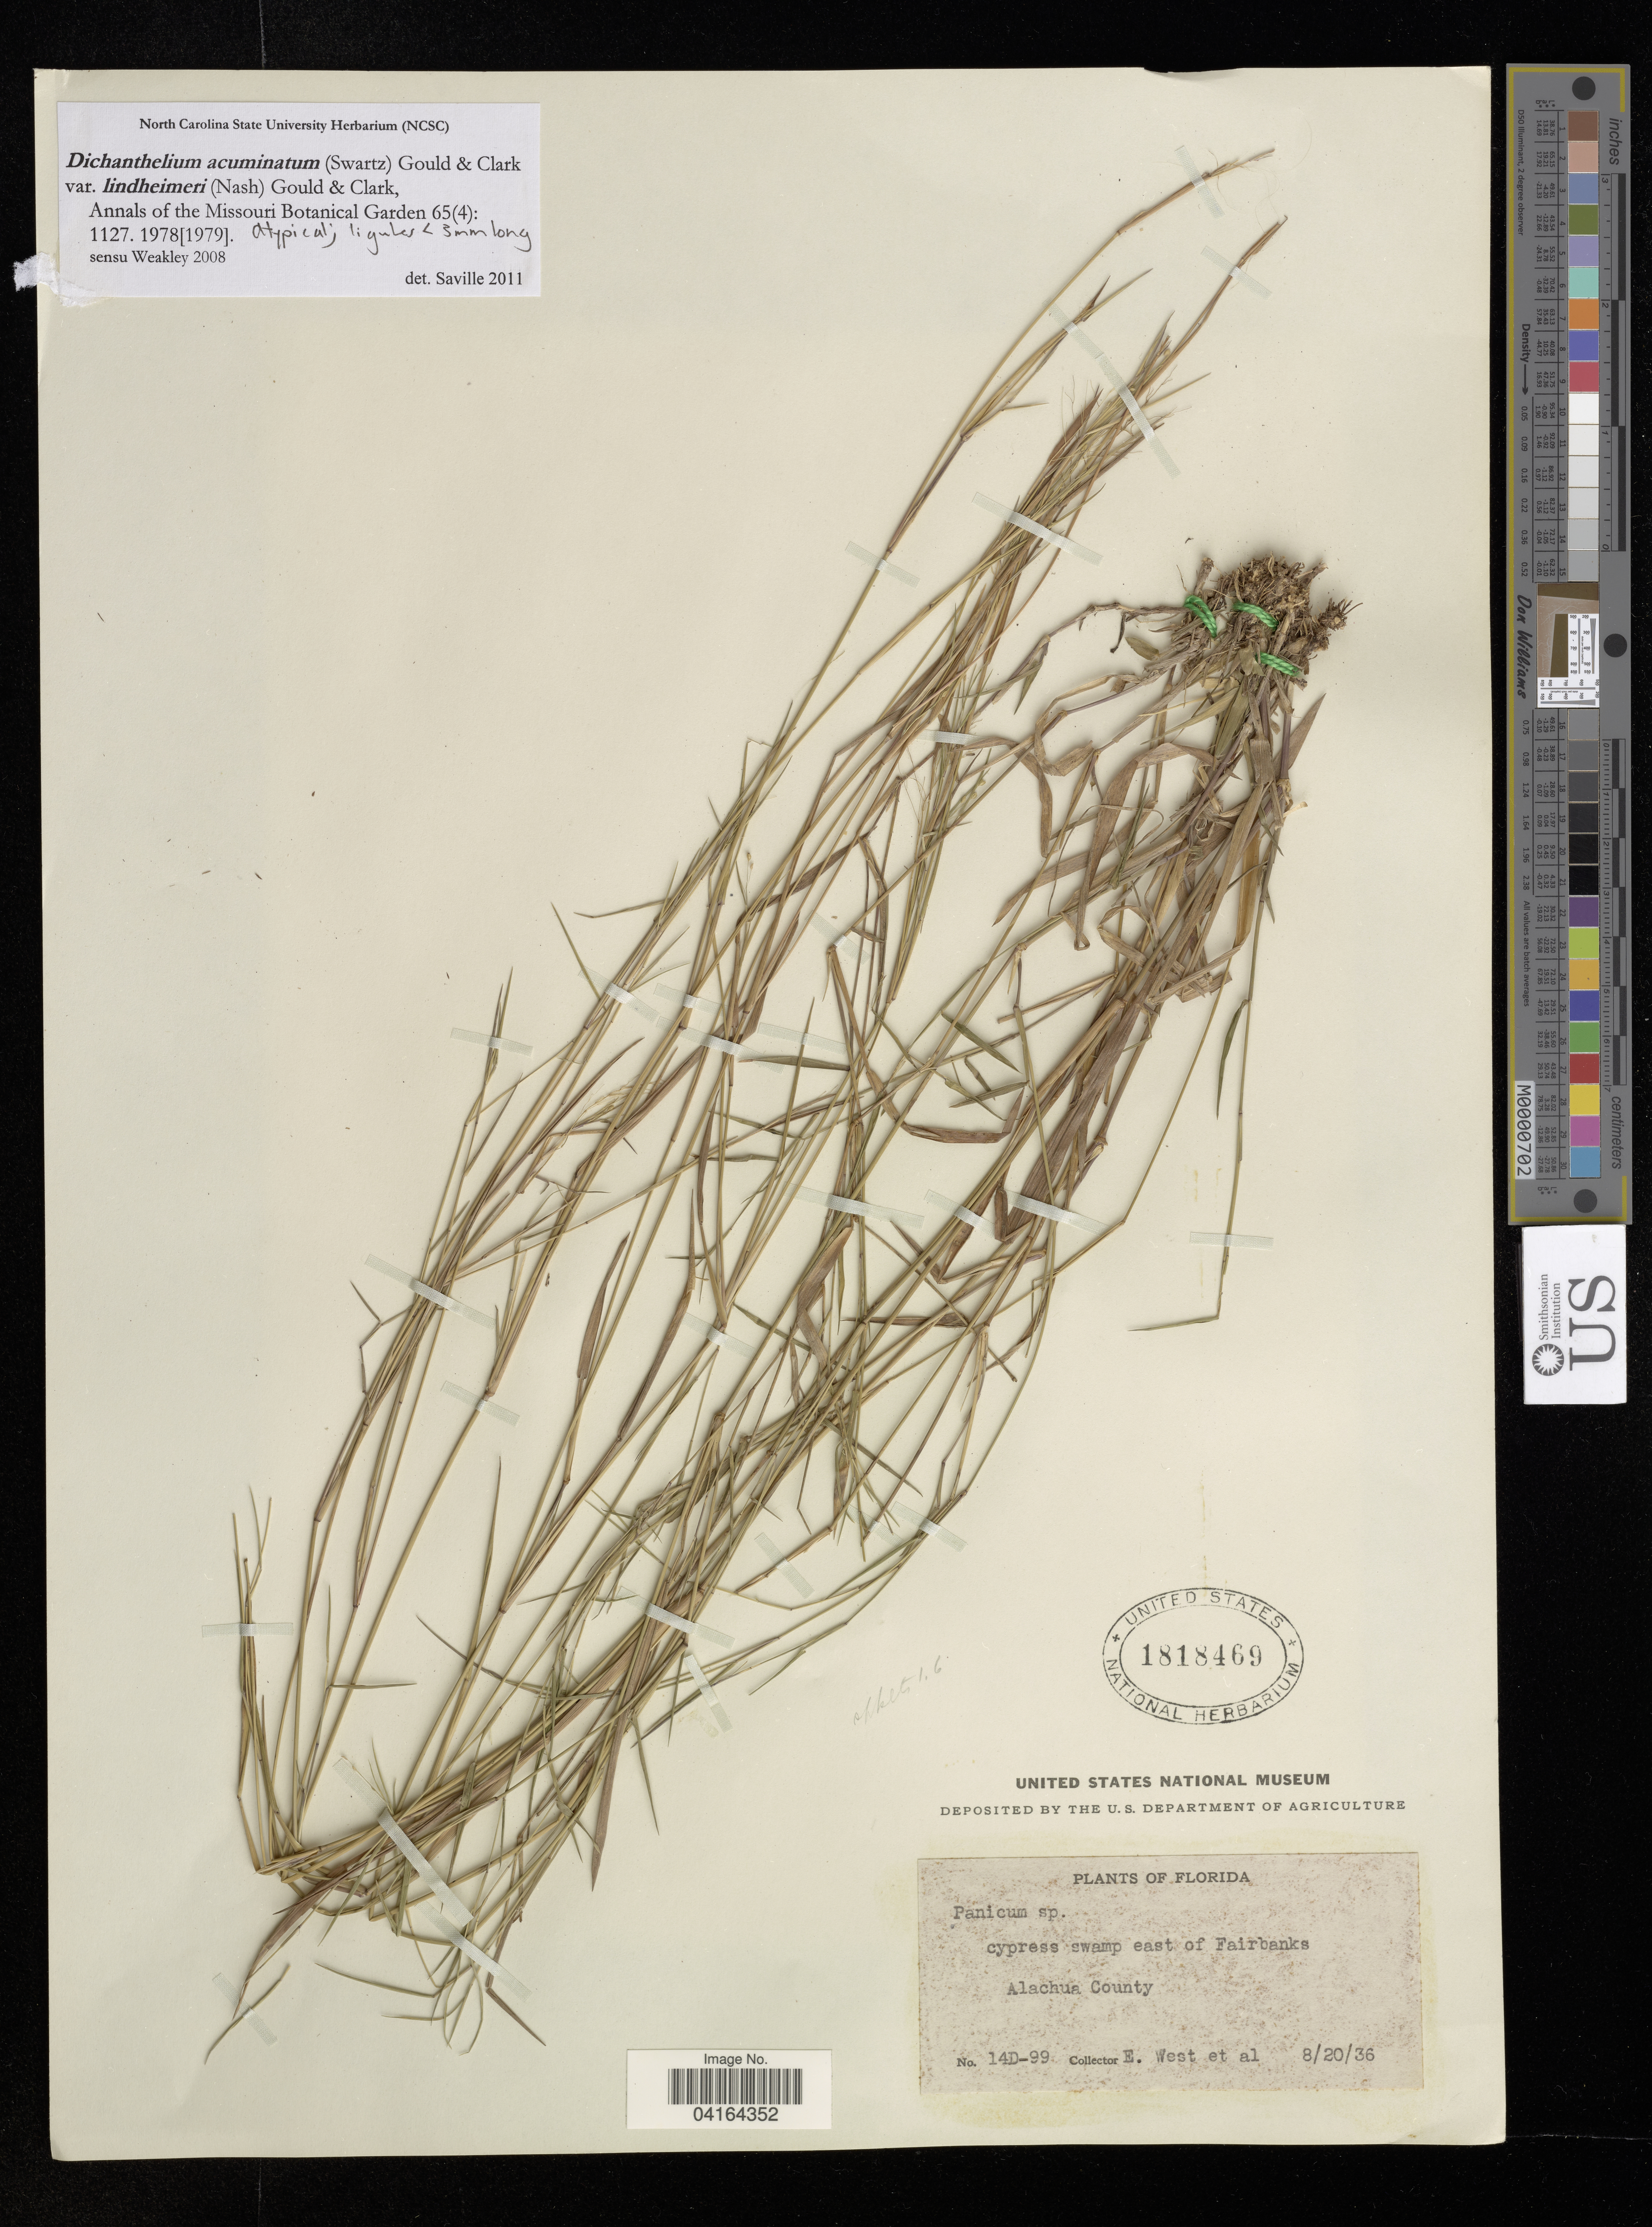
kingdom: Plantae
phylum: Tracheophyta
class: Liliopsida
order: Poales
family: Poaceae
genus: Dichanthelium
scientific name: Dichanthelium acuminatum var. lindheimeri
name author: (Nash) Gould & C.A. Clark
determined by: Saville, A. C., (NCSC), North Carolina State University (UNITED STATES)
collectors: E. West & et al.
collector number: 14D-99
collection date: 1936-08-20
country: United States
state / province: Florida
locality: Cypress swamp east of Fairbanks. Alachua County.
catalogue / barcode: US 1818469